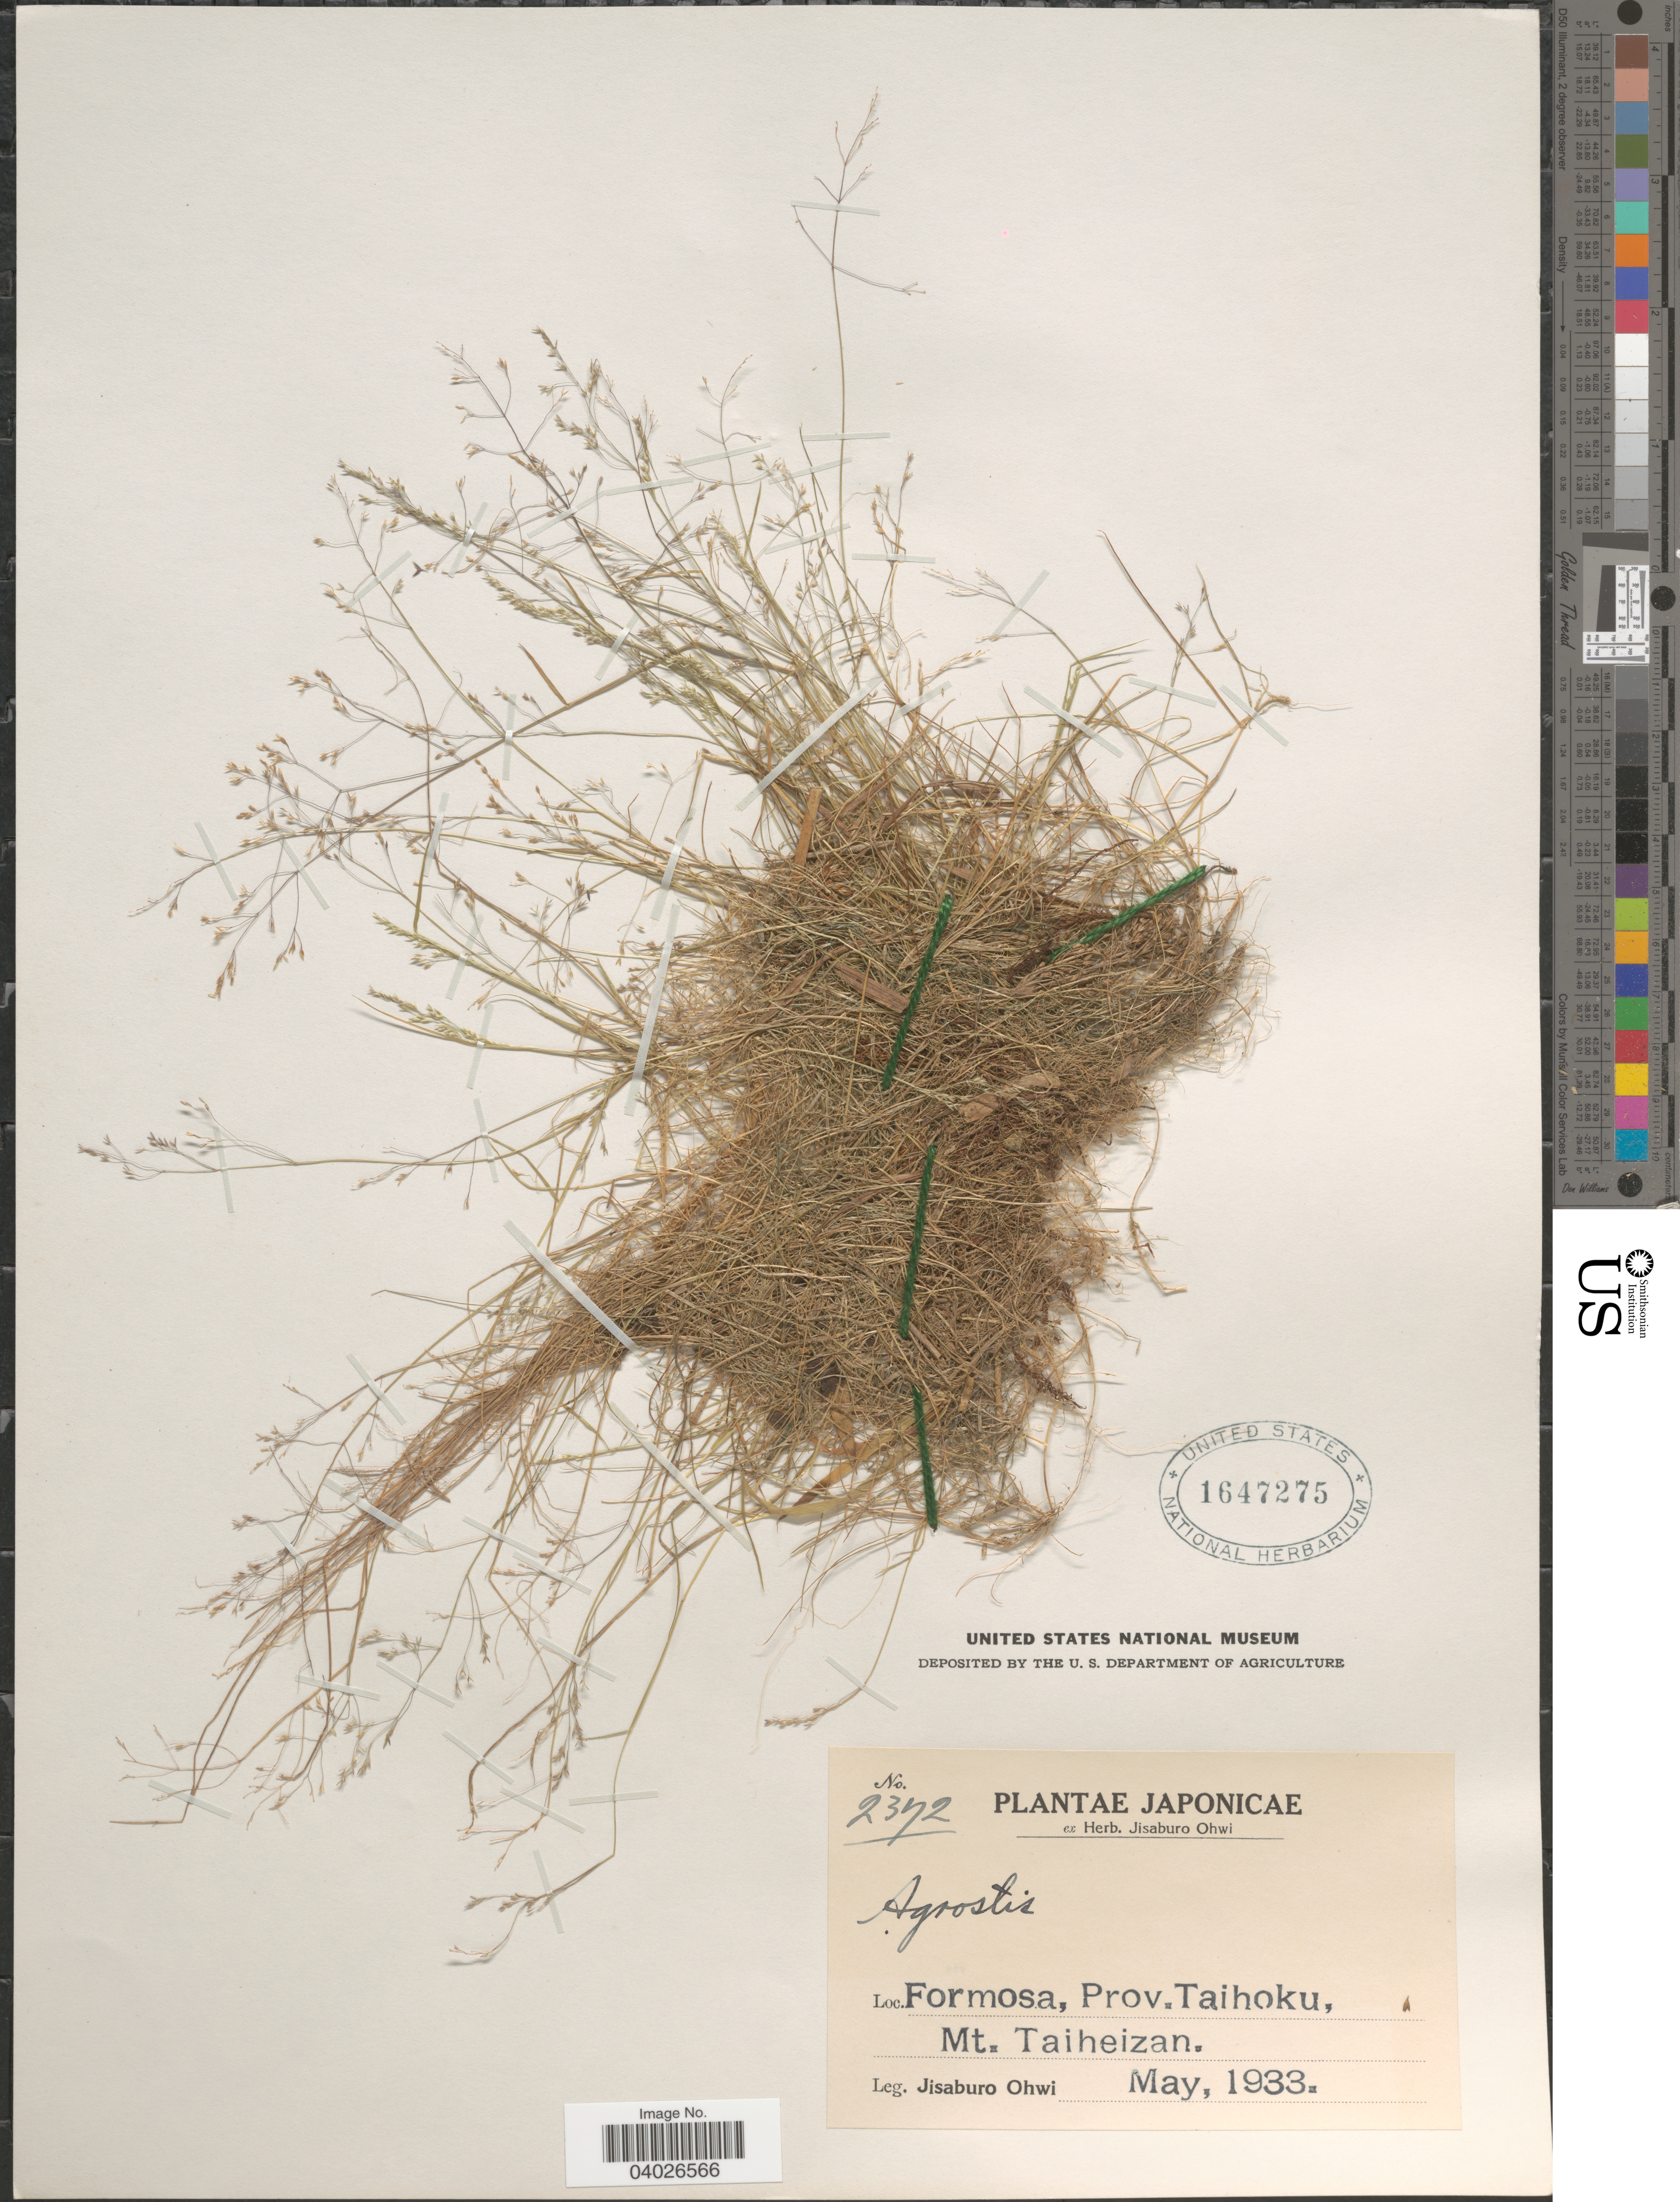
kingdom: Plantae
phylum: Tracheophyta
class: Liliopsida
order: Poales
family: Poaceae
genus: Agrostis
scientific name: Agrostis sp.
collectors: J. Ohwi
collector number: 2372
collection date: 1933-05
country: Taiwan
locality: Formosa, Prov.Taihoku, Mt. Taiheizan.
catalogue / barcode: US 1647275